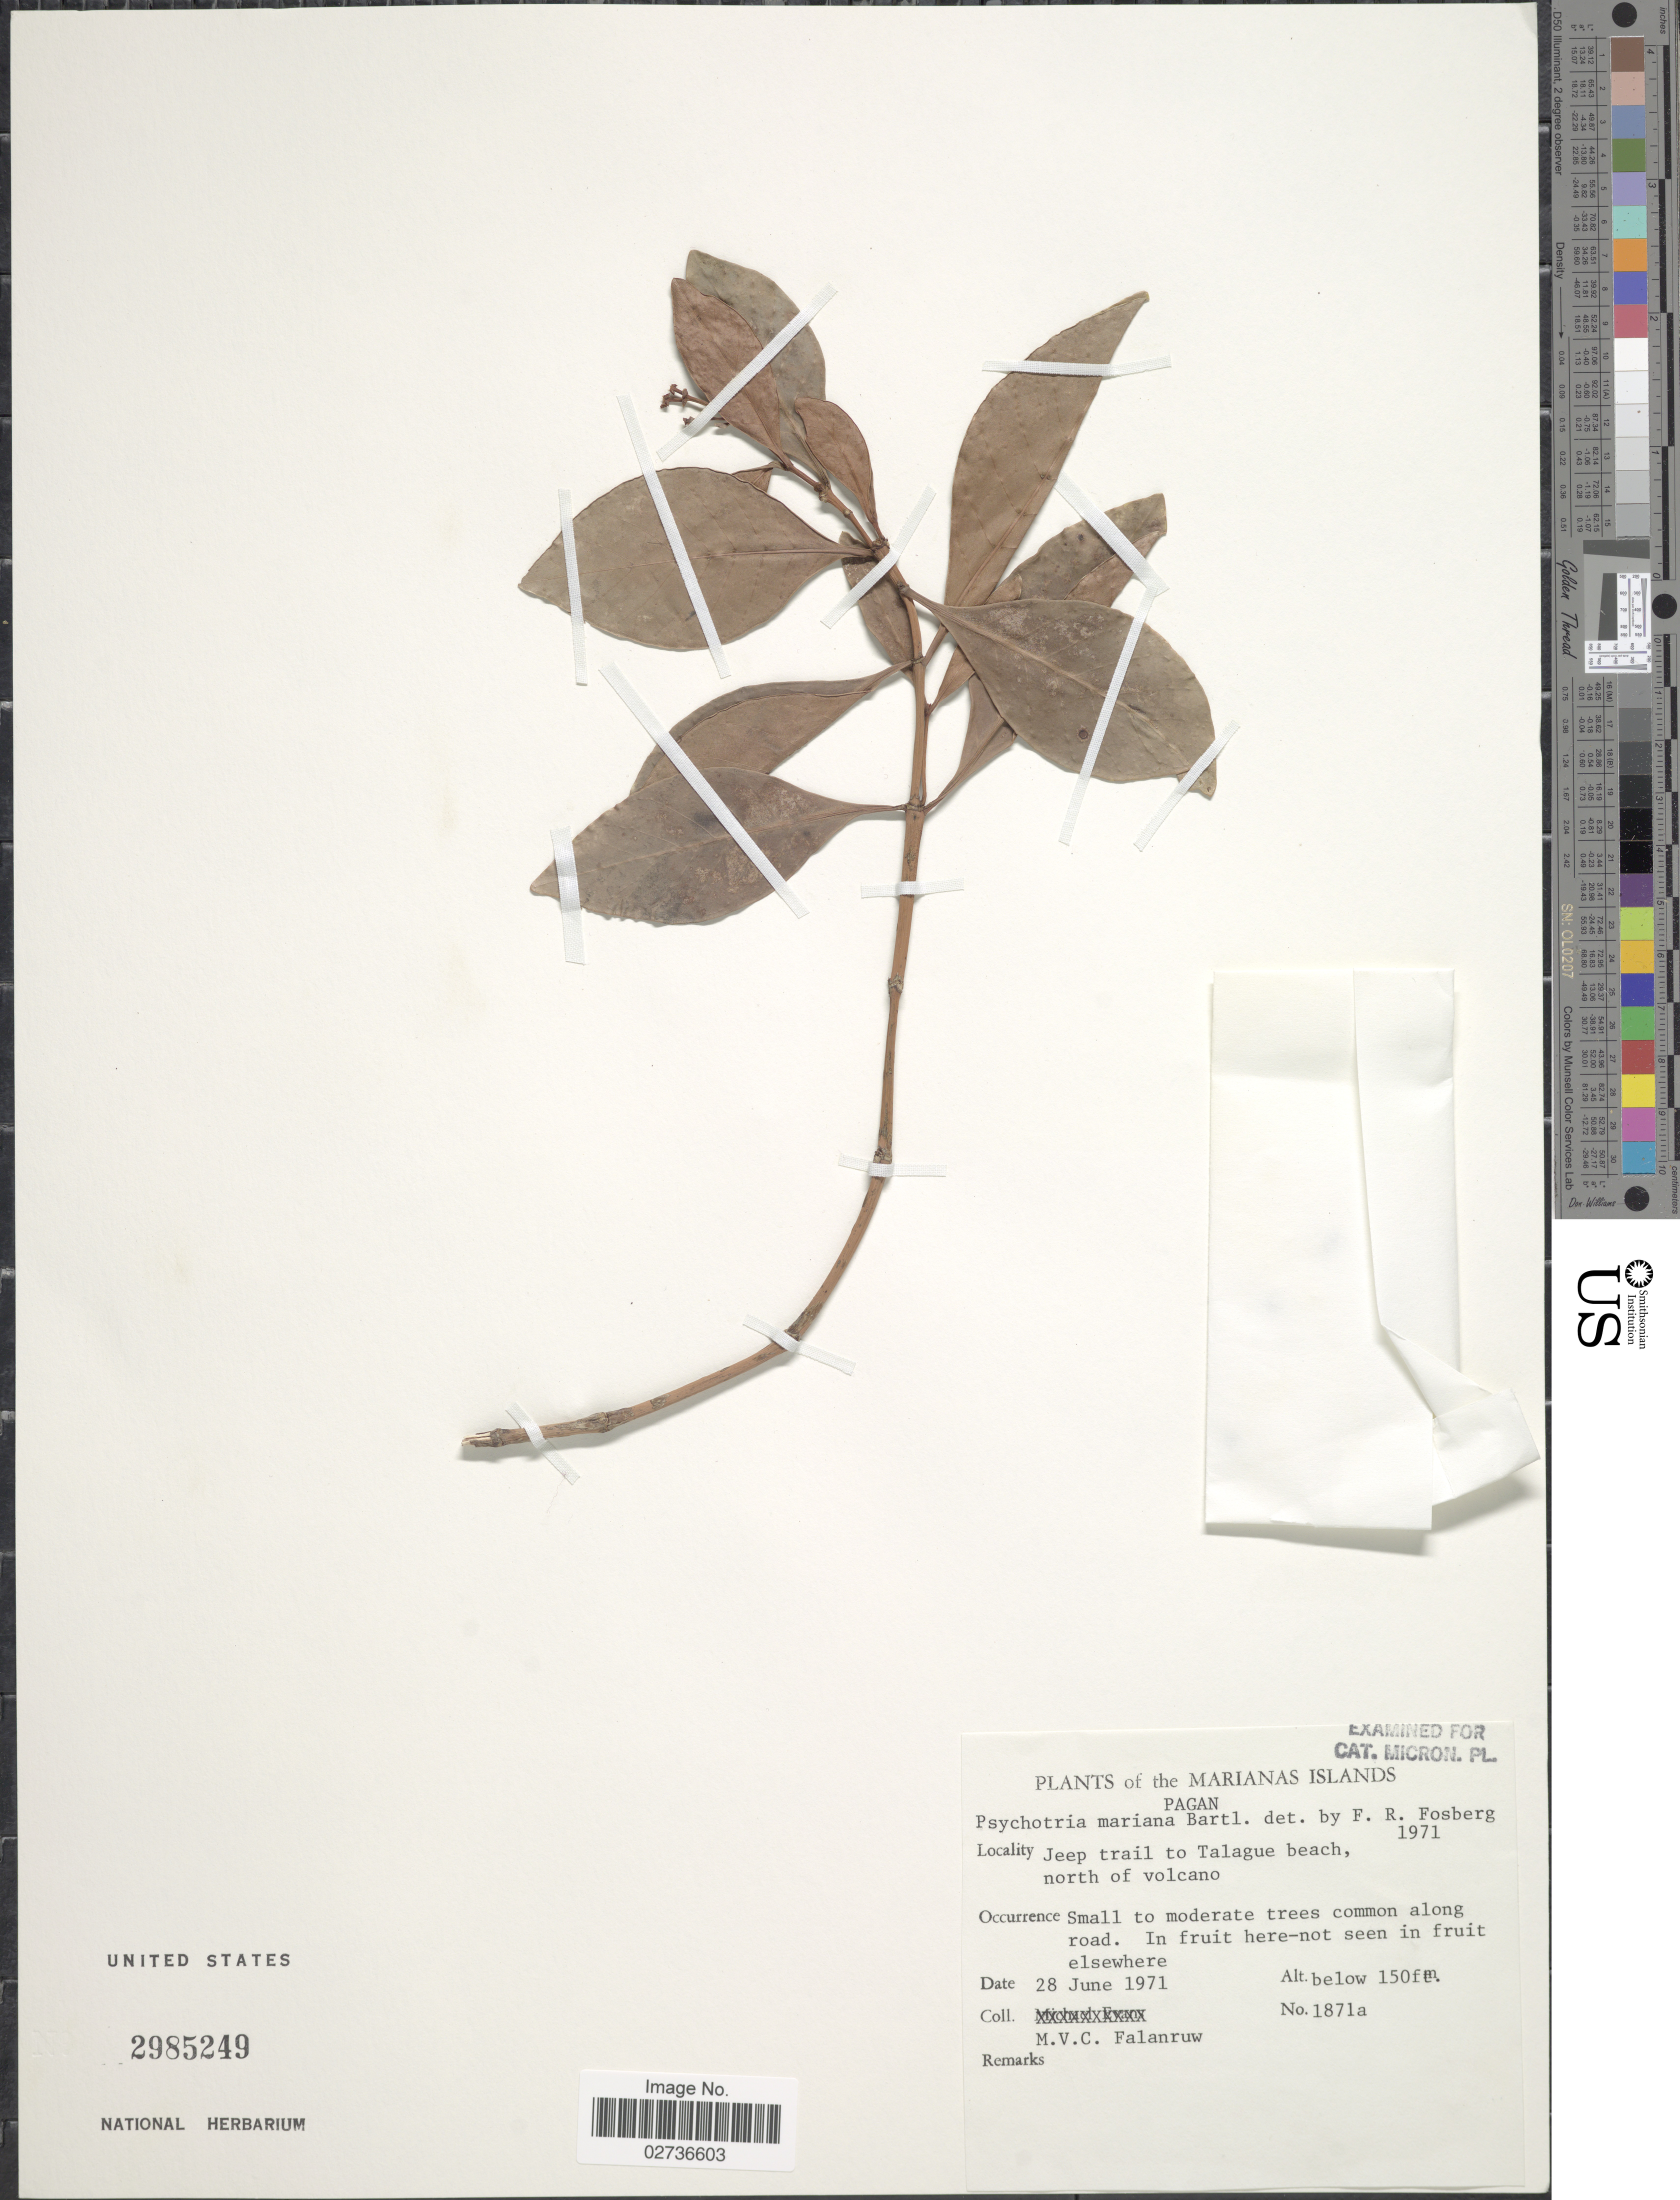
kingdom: Plantae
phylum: Tracheophyta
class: Magnoliopsida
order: Gentianales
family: Rubiaceae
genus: Psychotria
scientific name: Psychotria mariana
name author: Bartl. ex DC.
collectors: M. V. Falanruw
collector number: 1871a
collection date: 1971-06-28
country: Northern Mariana Islands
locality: The Marianas Islands: Pagan, Jeep trail to Talague beach, north of volcano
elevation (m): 46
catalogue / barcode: US 2985249